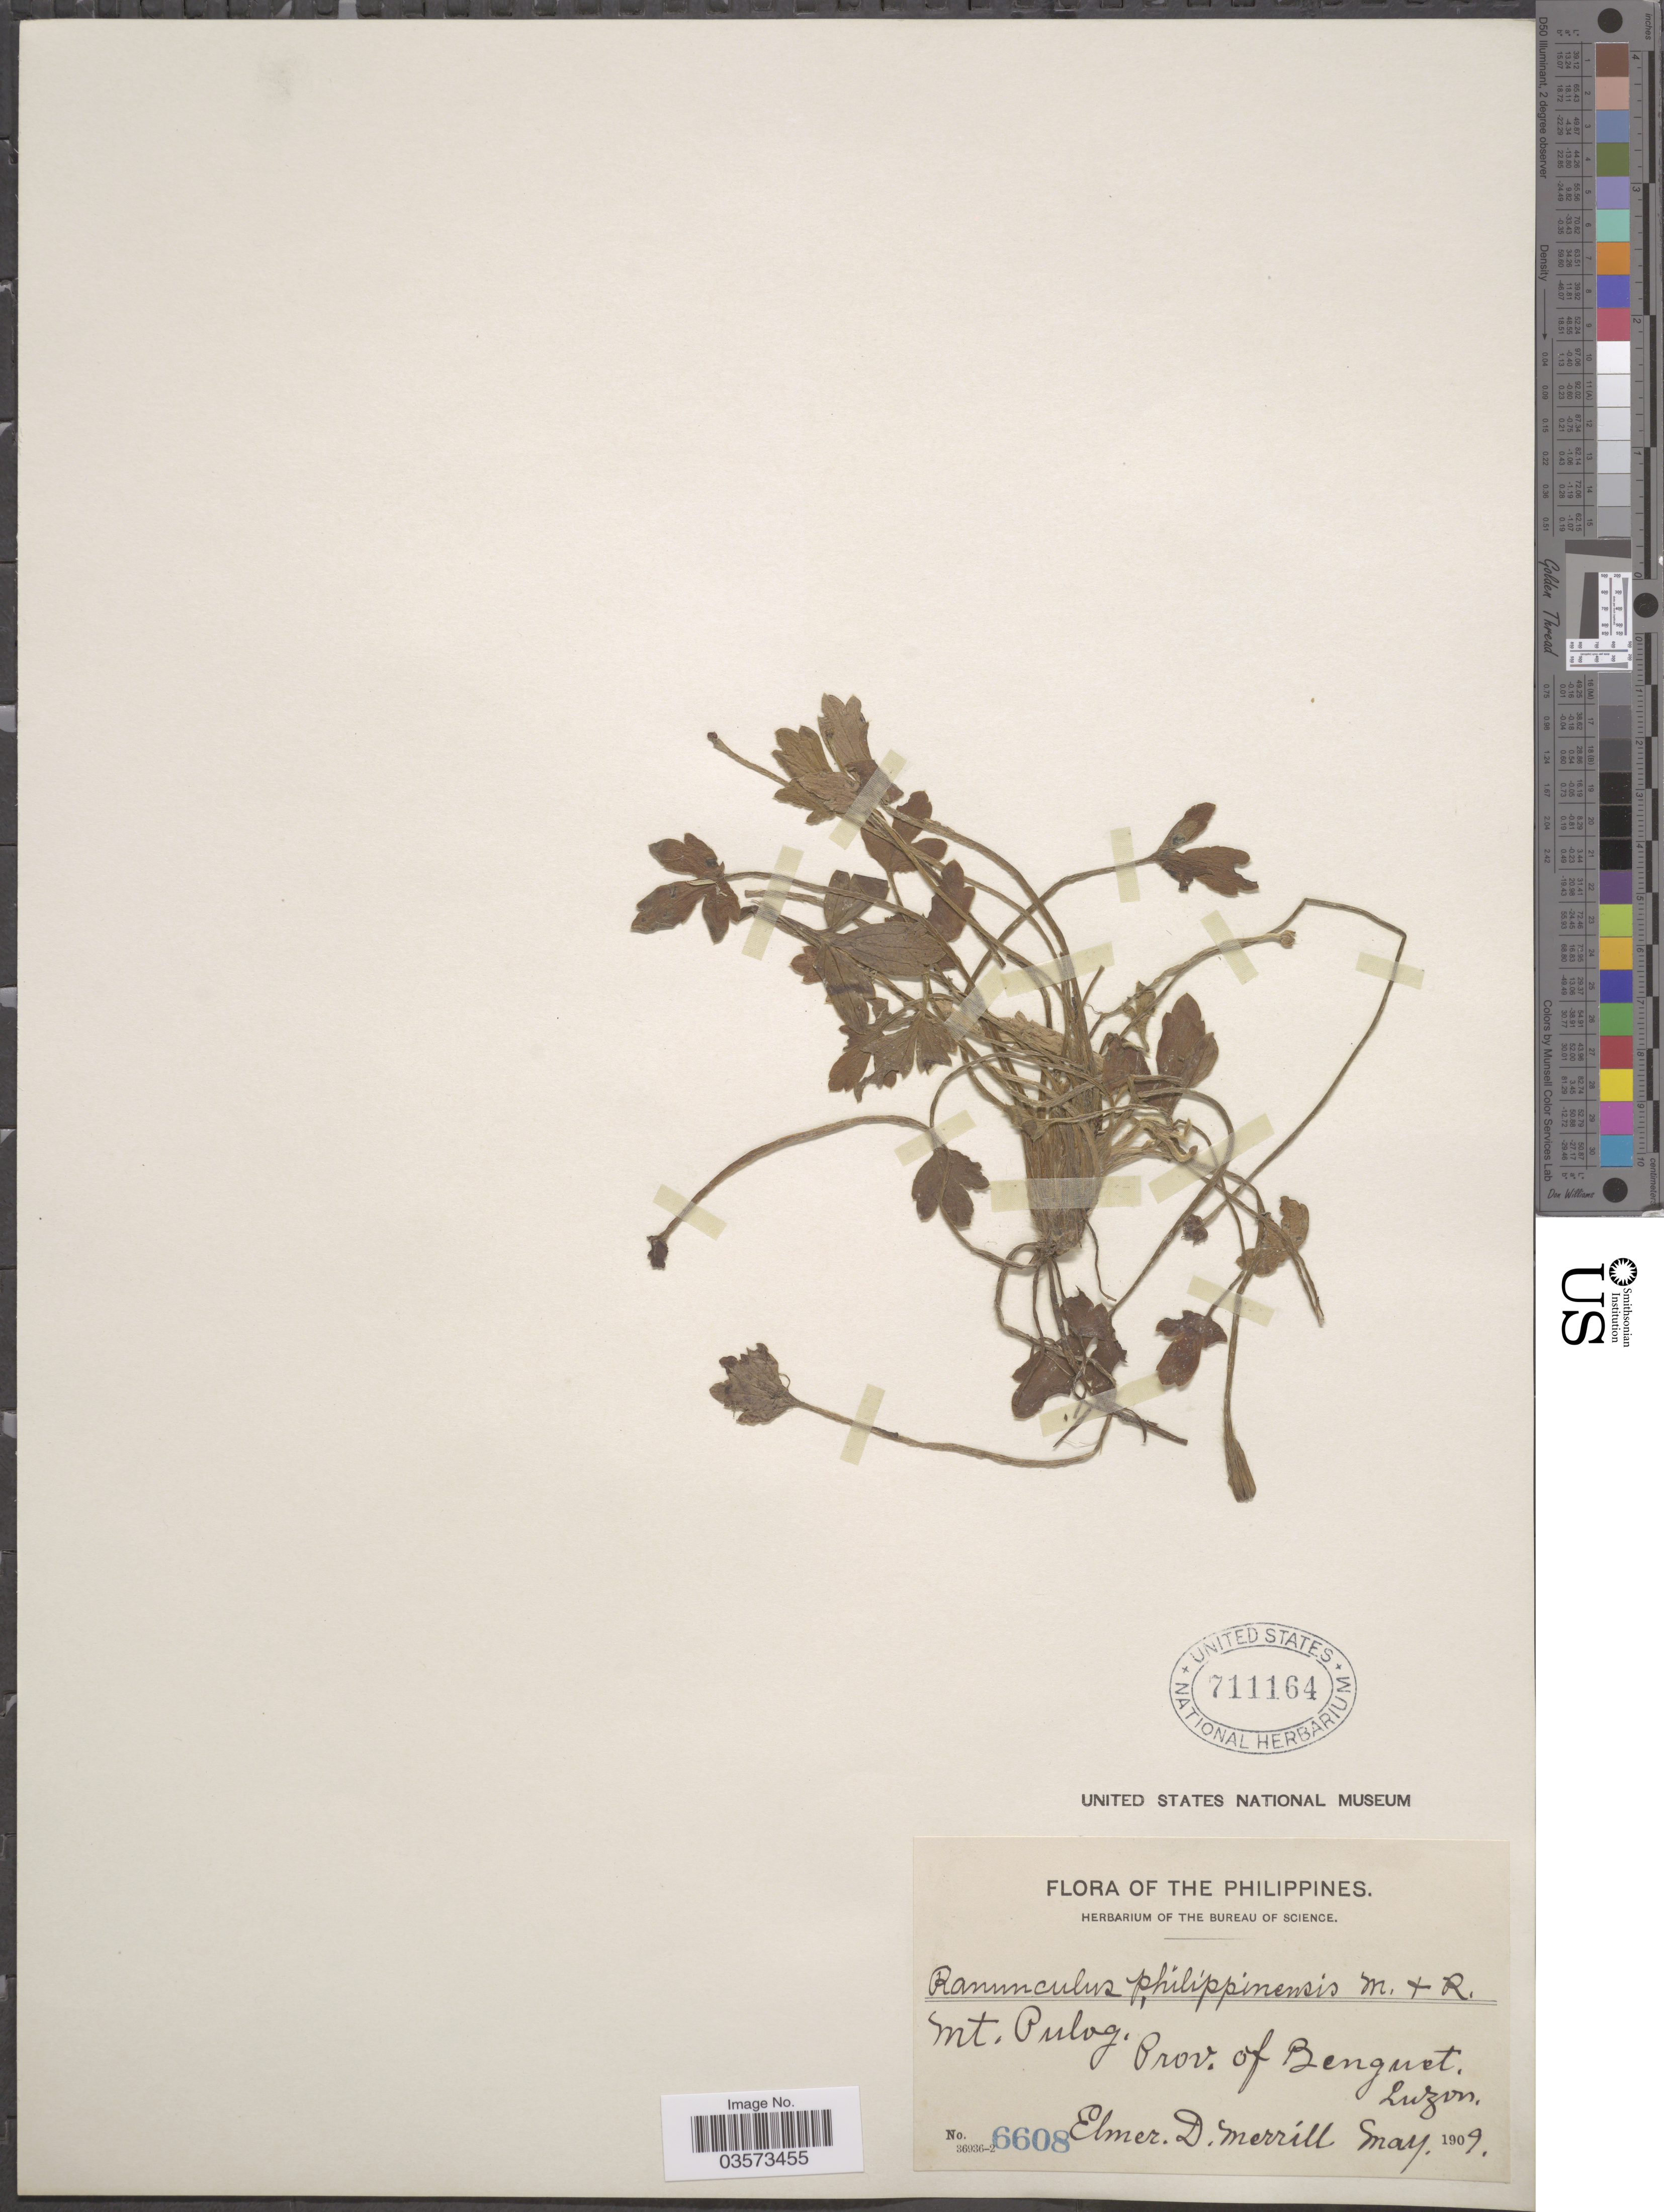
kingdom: Plantae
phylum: Tracheophyta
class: Magnoliopsida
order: Ranunculales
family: Ranunculaceae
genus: Ranunculus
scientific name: Ranunculus philippinensis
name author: Merr. & Rolfe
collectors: E. D. Merrill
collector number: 6608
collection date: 1909-05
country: Philippines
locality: Mt. Pulog, Prov. of Benguet, Luzon.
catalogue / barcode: US 711164